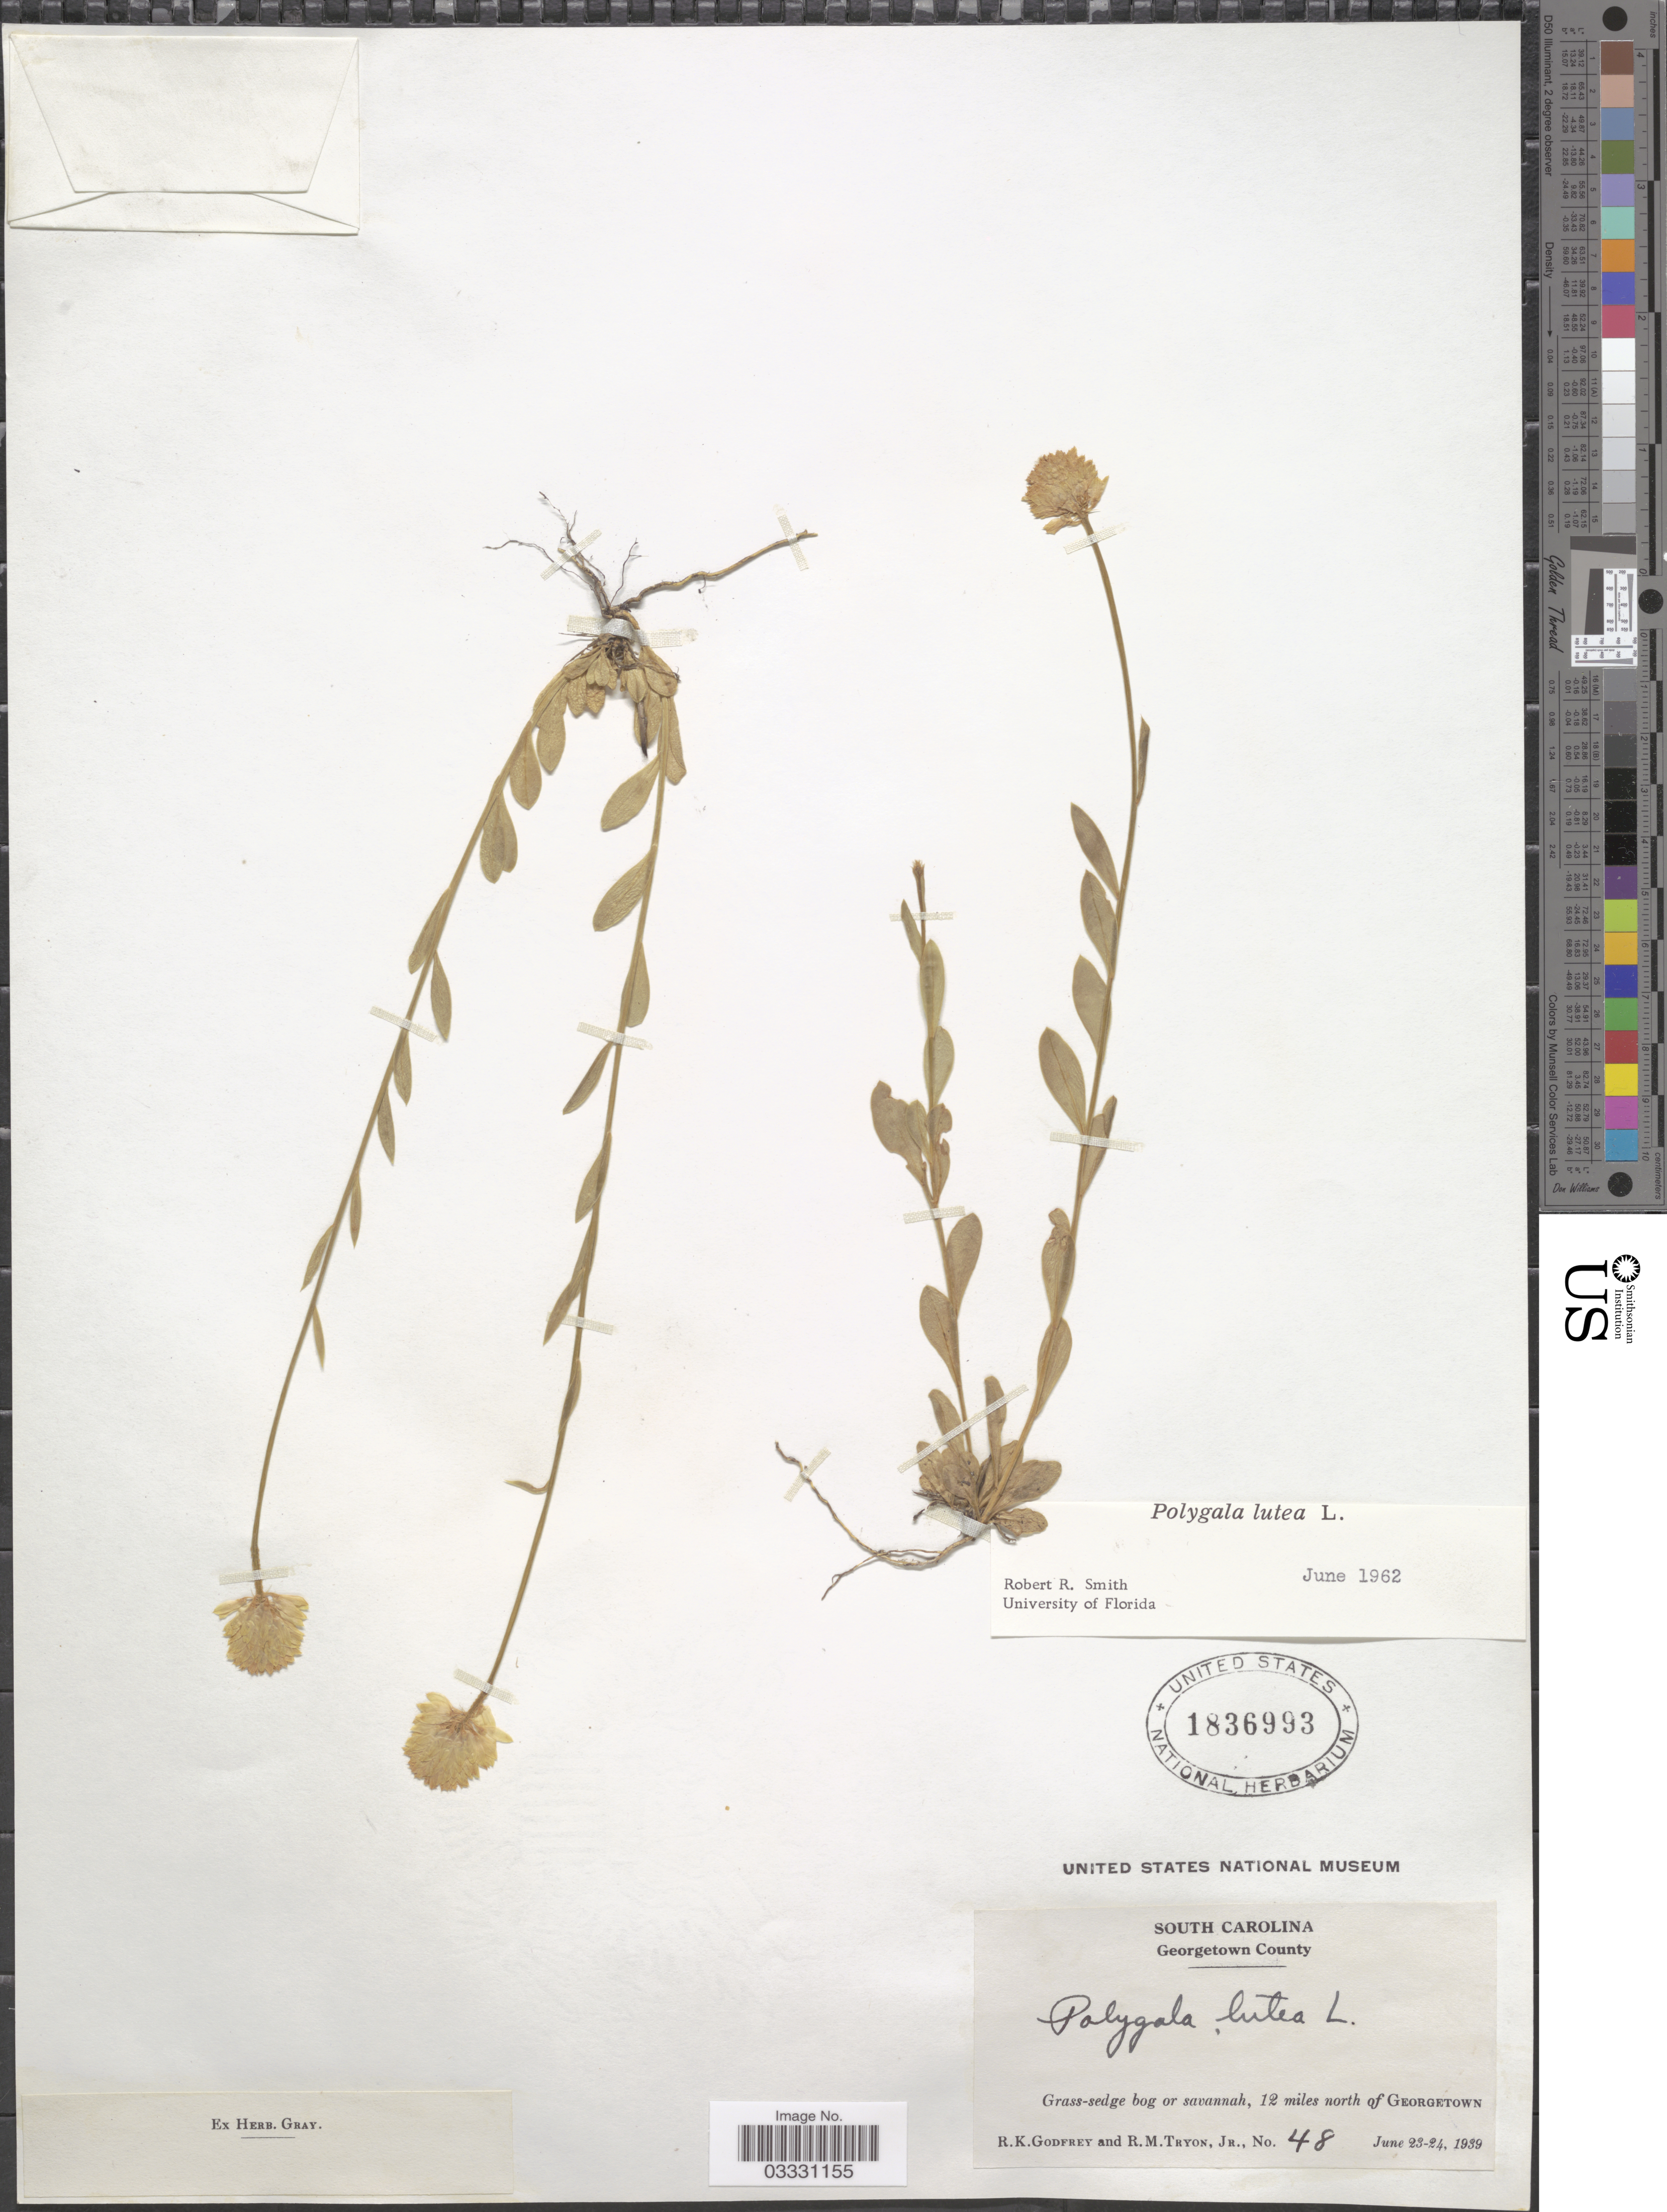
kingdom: Plantae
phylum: Tracheophyta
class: Magnoliopsida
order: Fabales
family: Polygalaceae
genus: Polygala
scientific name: Polygala lutea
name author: L.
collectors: R. K. Godfrey & R. Tryon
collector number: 48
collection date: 1939-06-23/1939-06-24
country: United States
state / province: South Carolina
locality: Georgetown County. 12 miles north of Georgetown.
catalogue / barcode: US 1836993